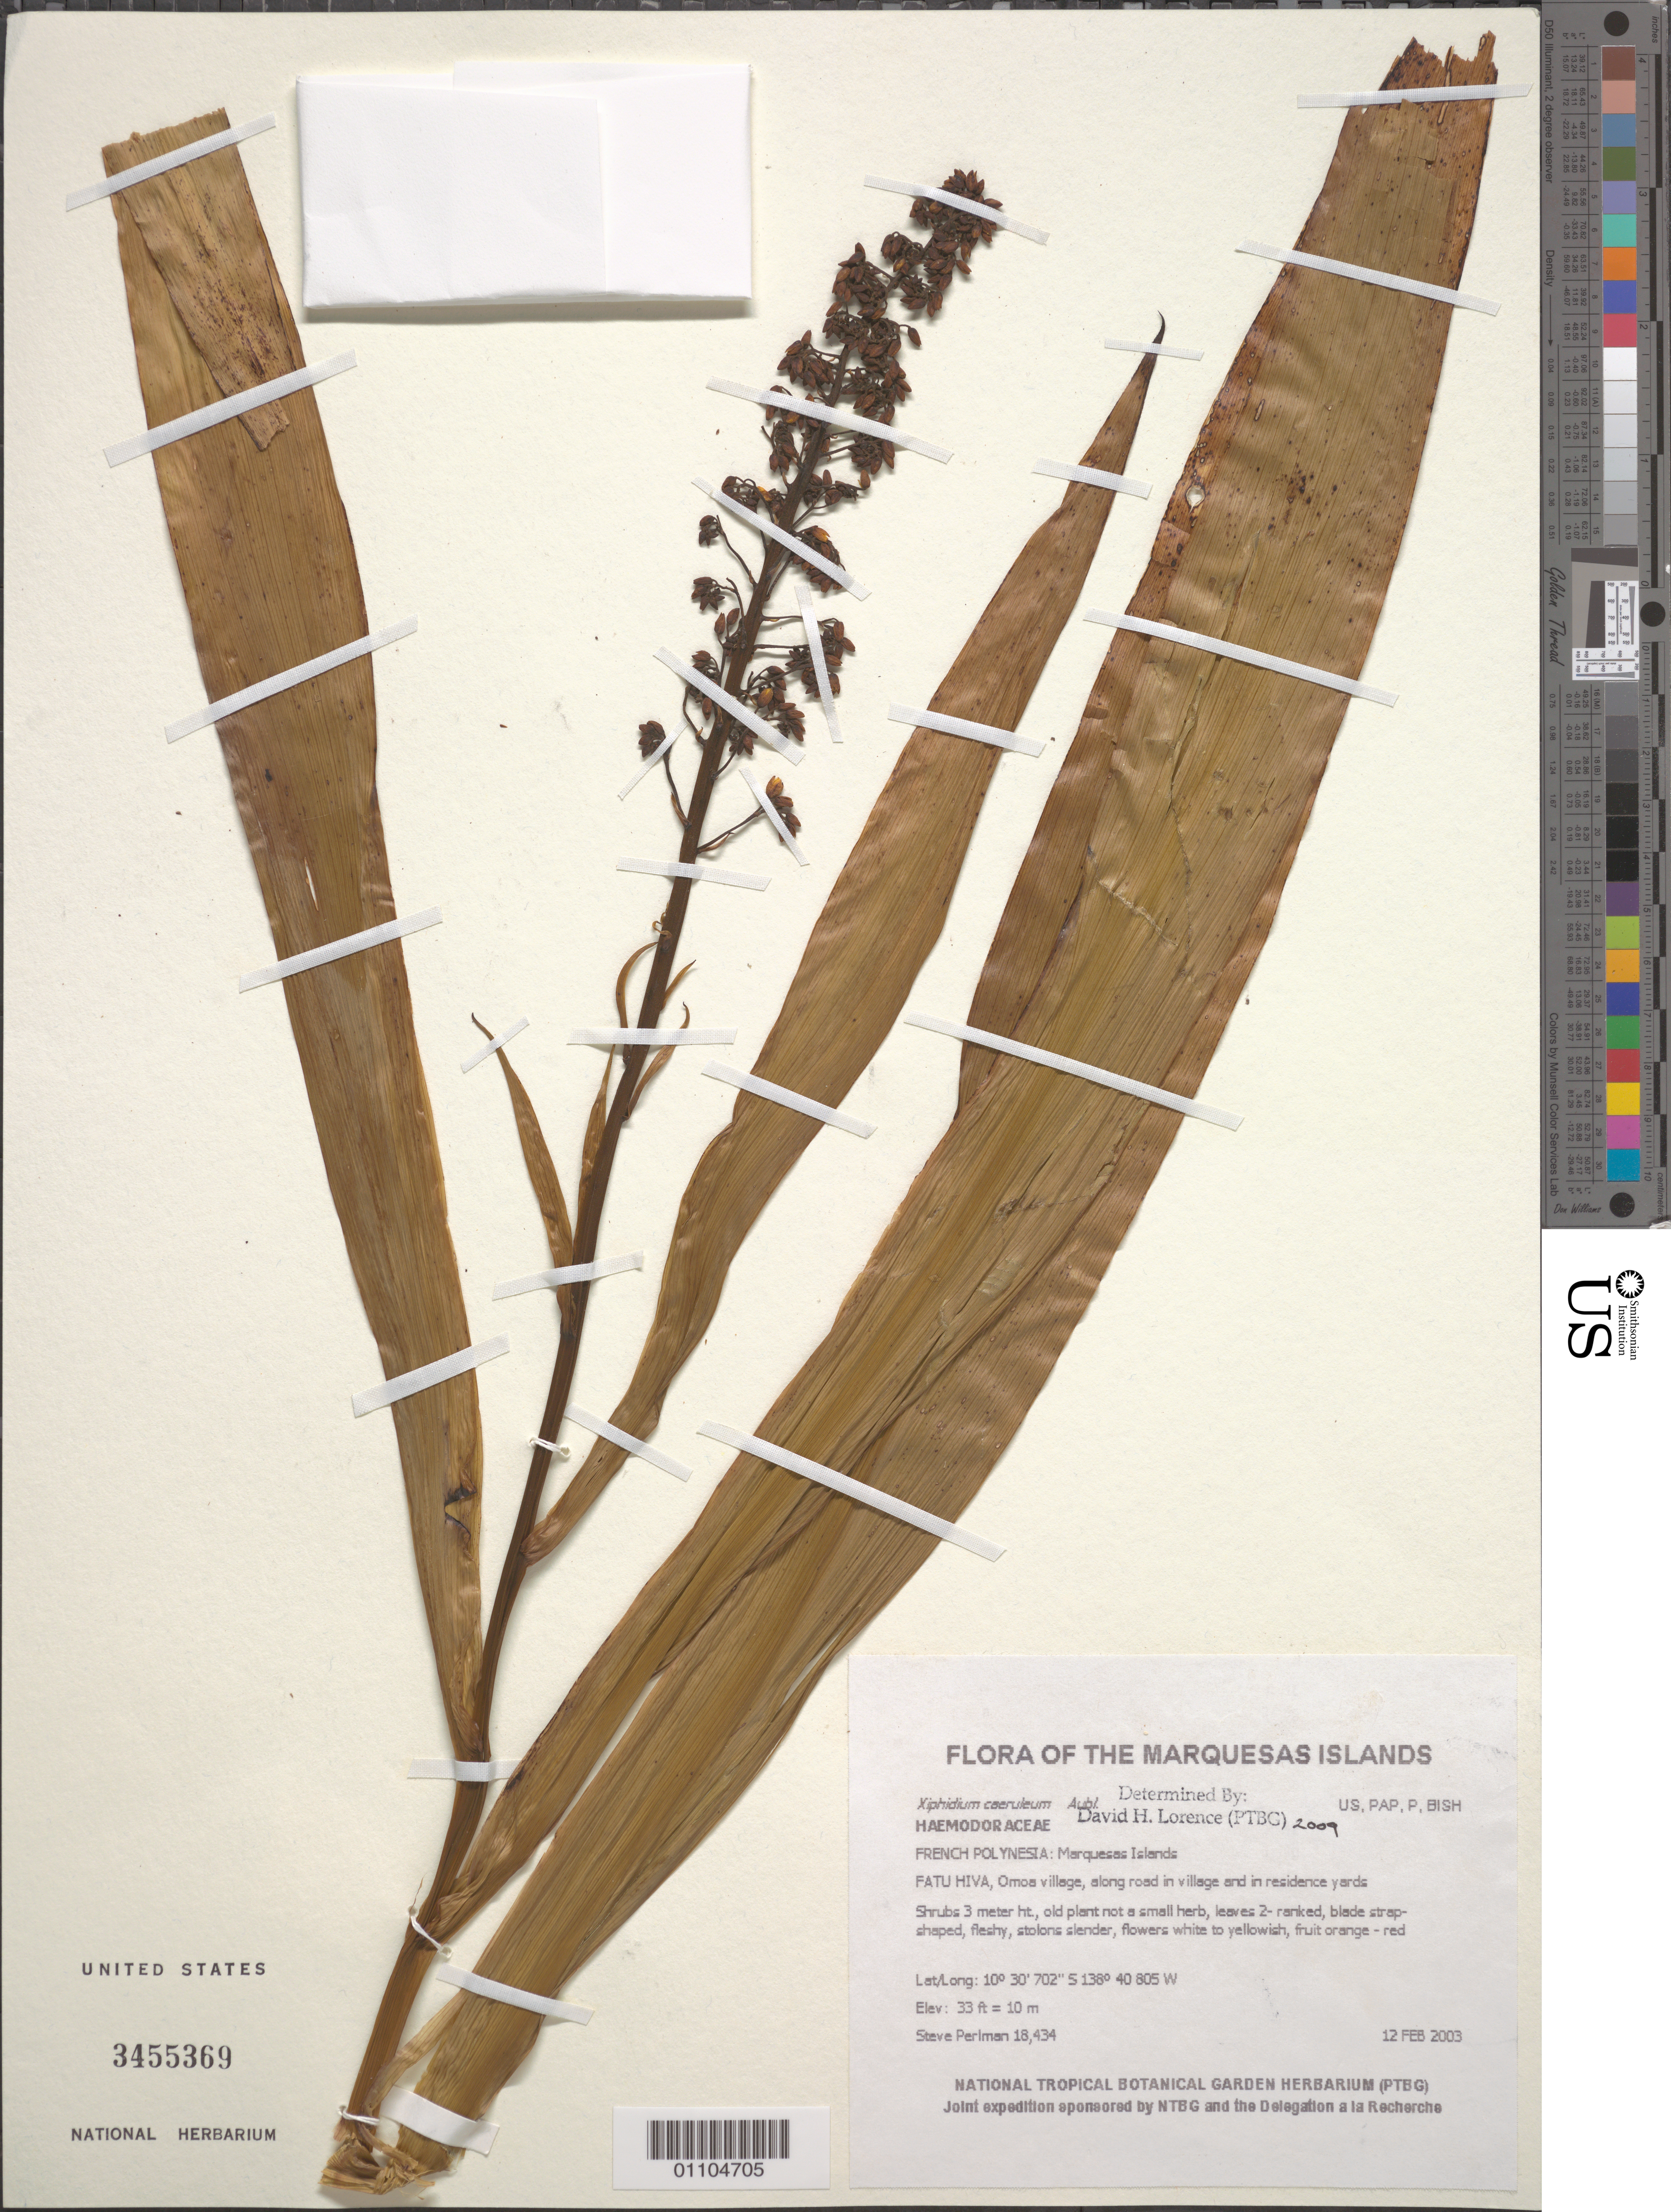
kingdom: Plantae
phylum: Tracheophyta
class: Liliopsida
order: Commelinales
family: Haemodoraceae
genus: Xiphidium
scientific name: Xiphidium caeruleum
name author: Aubl.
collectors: S. P. Perlman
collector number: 18434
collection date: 2003-02-12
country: French Polynesia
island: Fatu Hiva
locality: Omoa village, along road in village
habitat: Along road, in residence yards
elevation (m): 10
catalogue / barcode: US 3455369